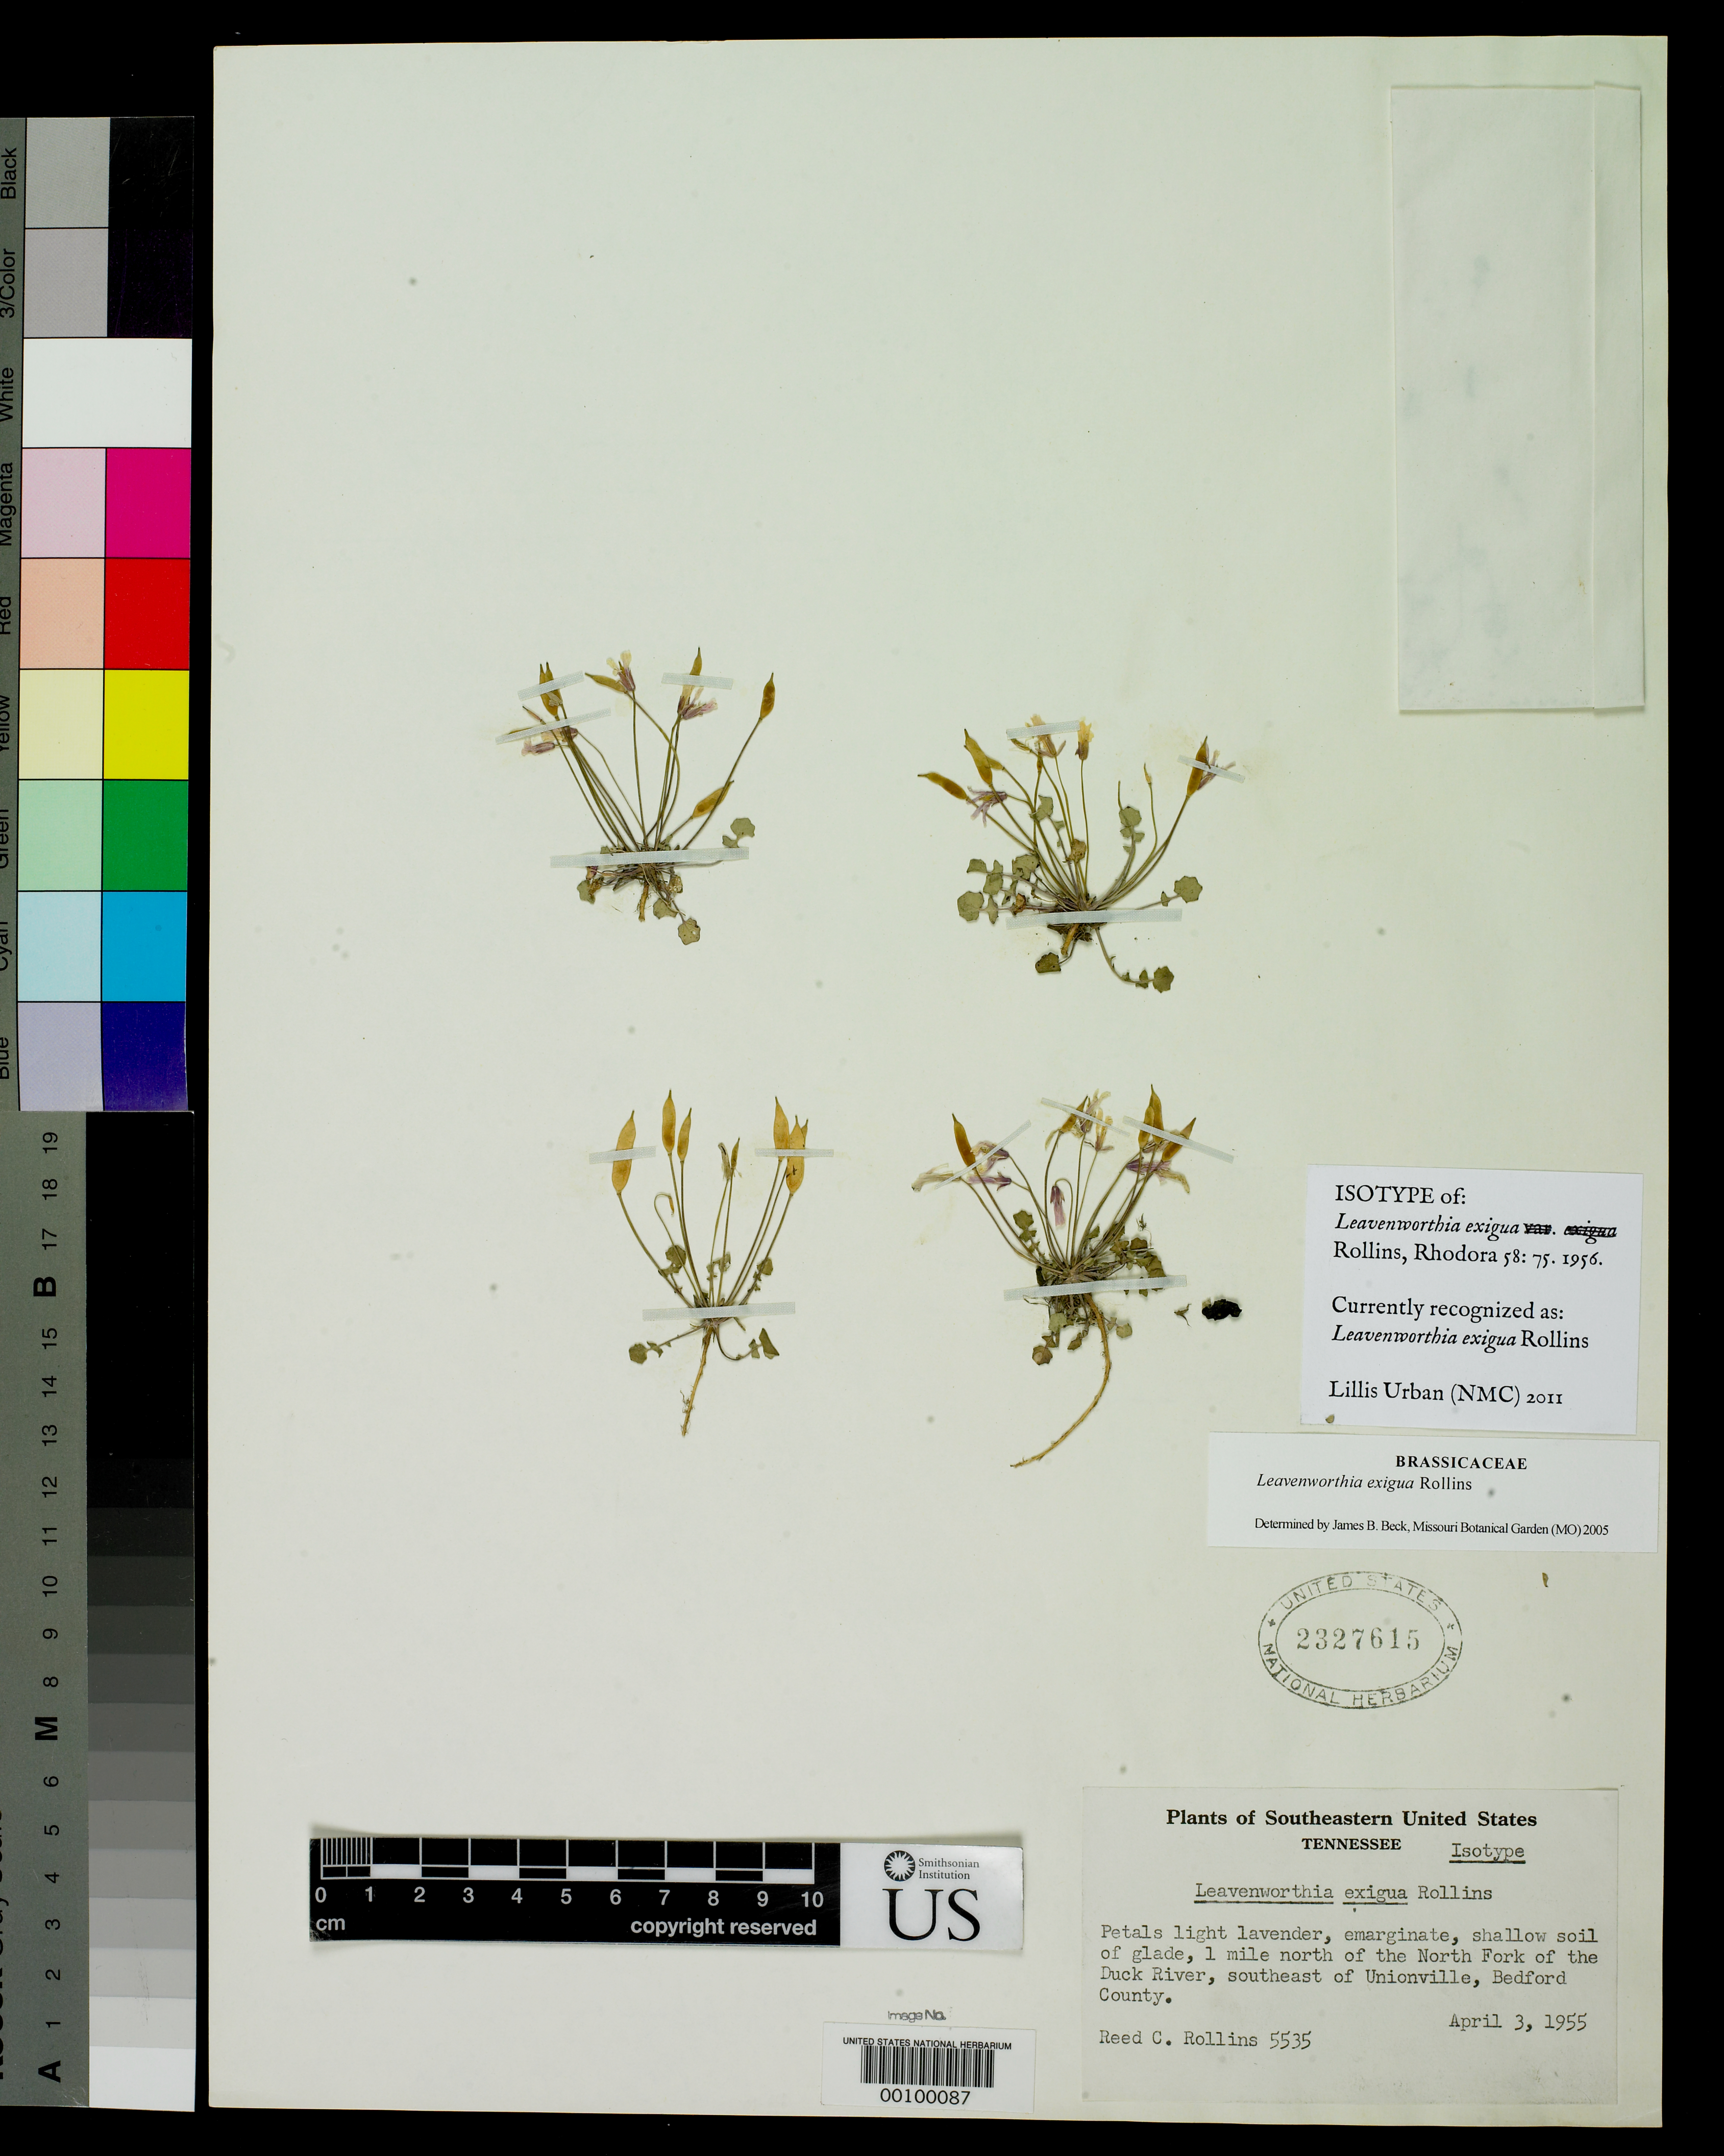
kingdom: Plantae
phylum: Tracheophyta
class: Magnoliopsida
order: Brassicales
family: Brassicaceae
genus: Leavenworthia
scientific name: Leavenworthia exigua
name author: Rollins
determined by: Beck, James B., (MO)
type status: Isotype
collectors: R. C. Rollins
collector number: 5535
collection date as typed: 03 Apr 1955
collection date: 1955-04-03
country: United States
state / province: Tennessee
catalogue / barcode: US 2327615